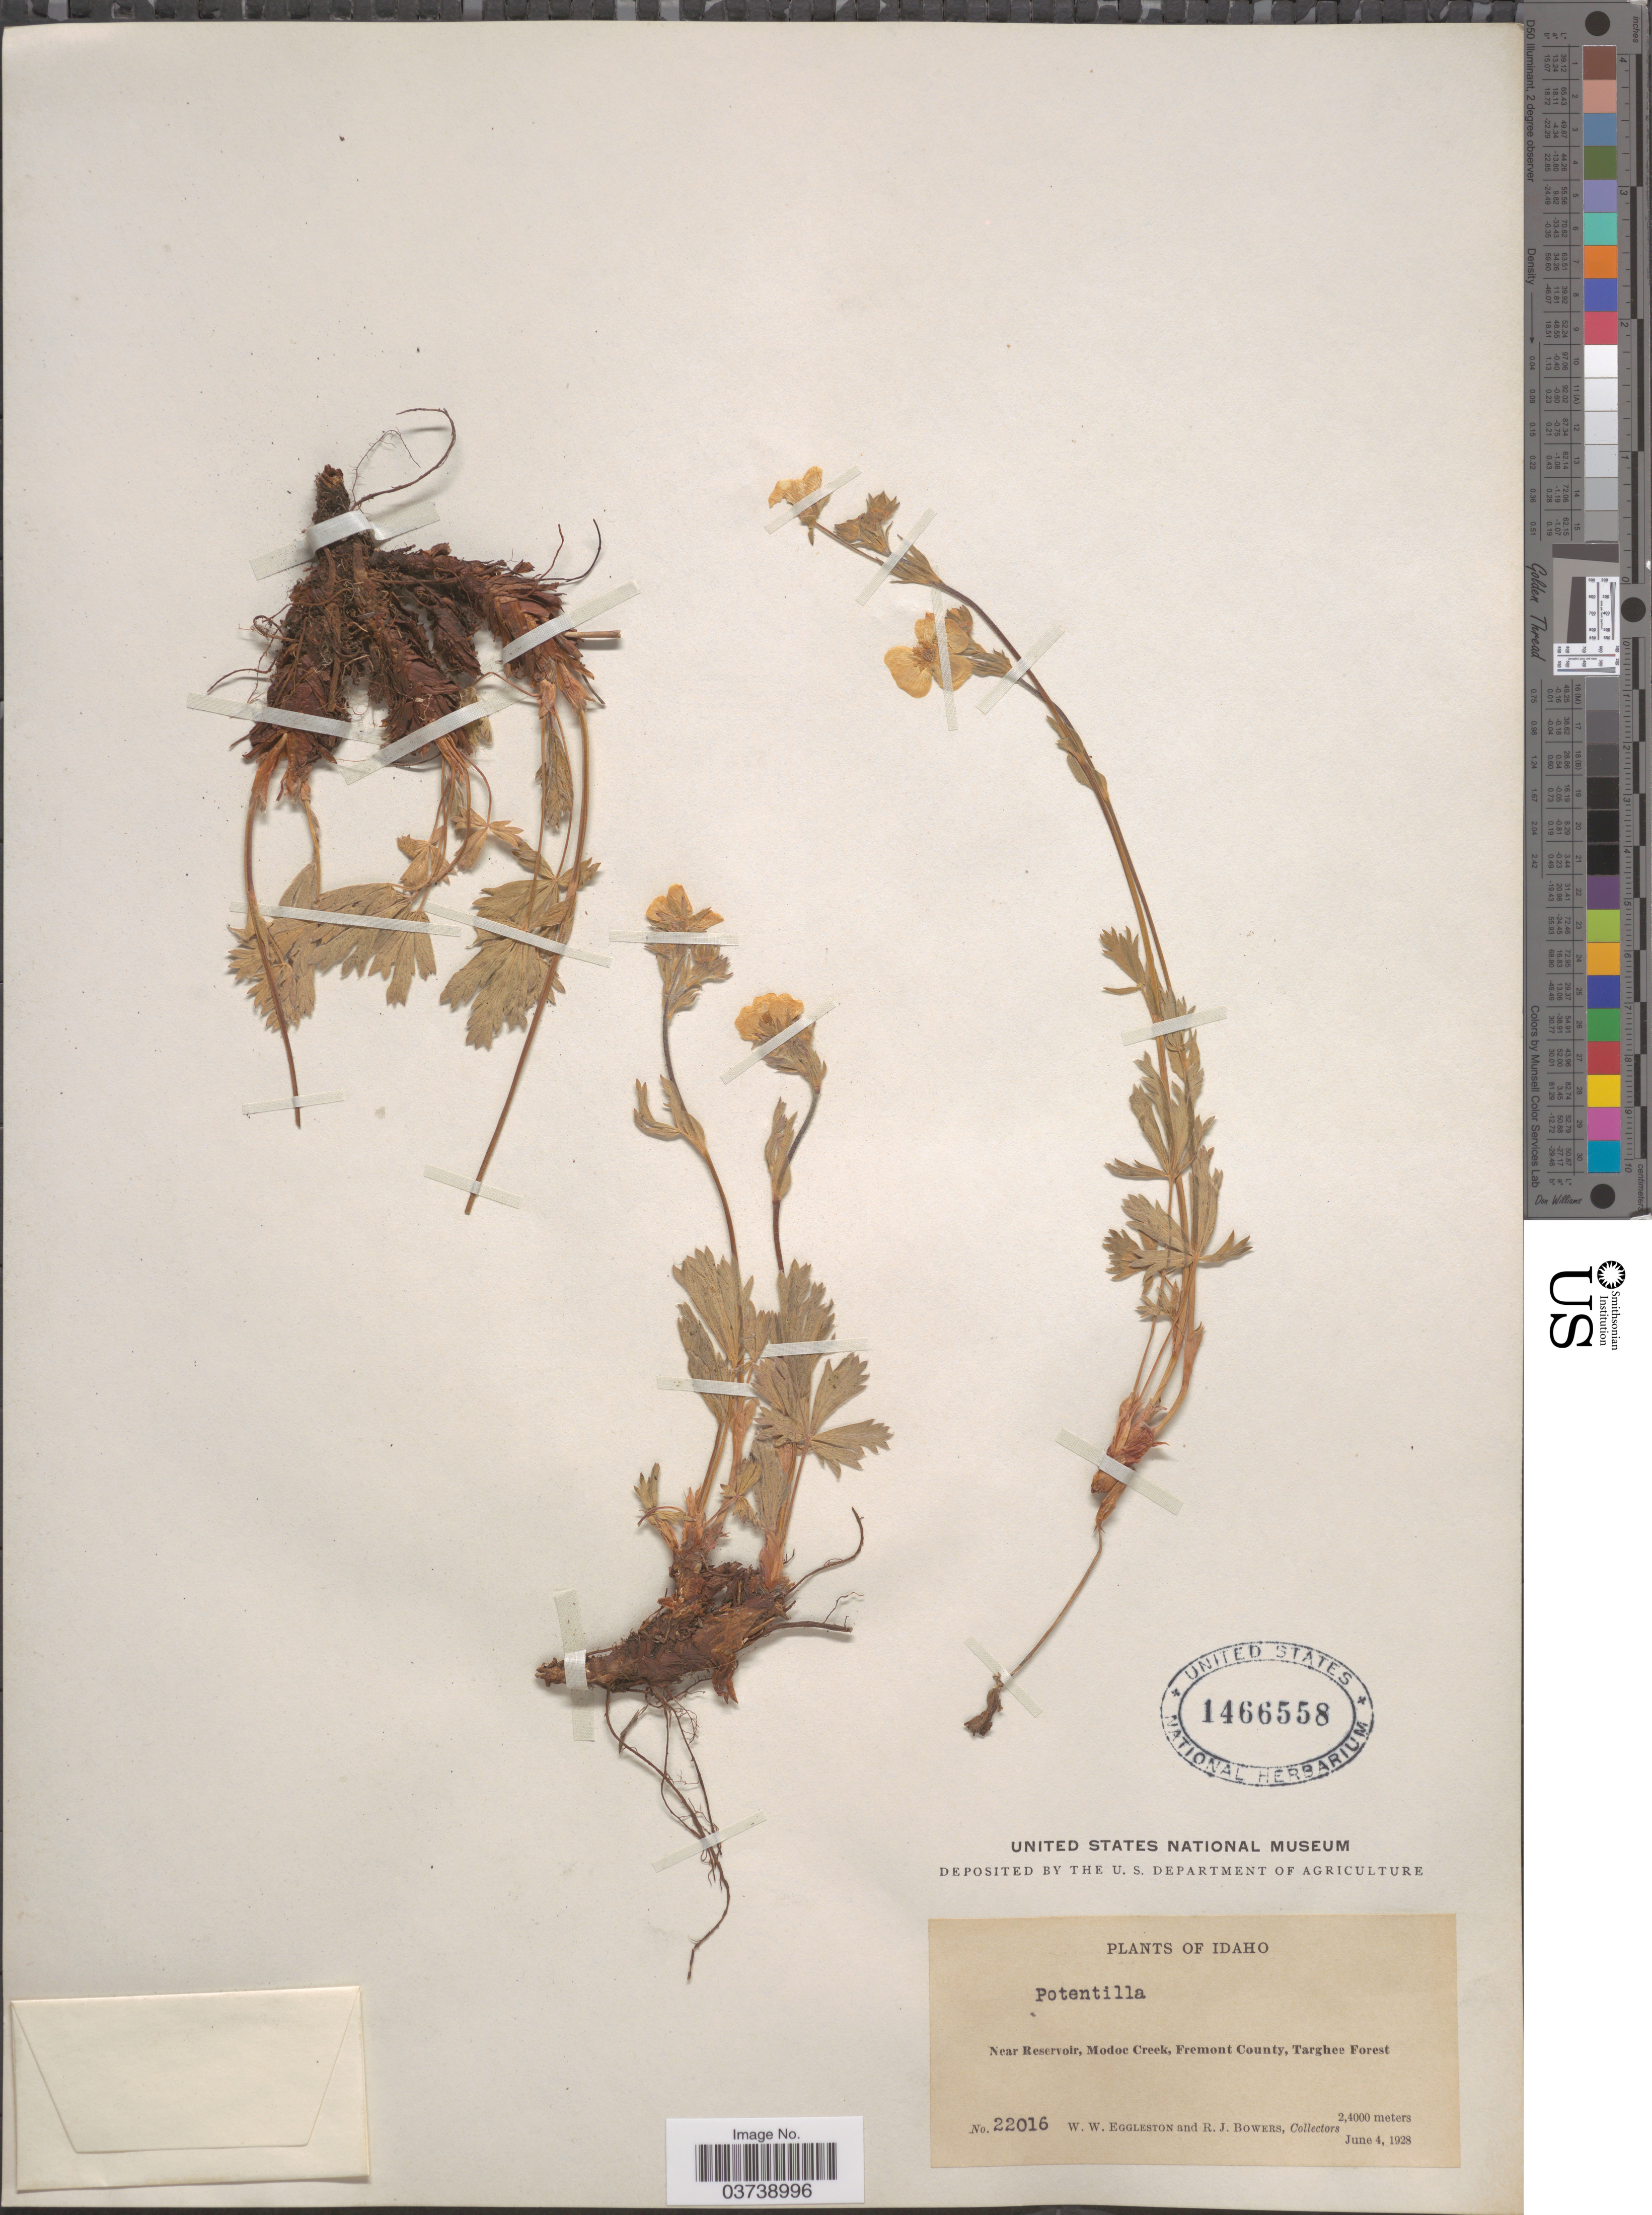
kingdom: Plantae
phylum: Tracheophyta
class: Magnoliopsida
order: Rosales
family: Rosaceae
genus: Potentilla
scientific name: Potentilla diversifolia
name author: Lehm.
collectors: W. W. Eggleston & R. Bowers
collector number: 22016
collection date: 1928-06-04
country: United States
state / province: Idaho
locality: Near Reservoir, Modoc Creek, Fremont County, Targhee Forest.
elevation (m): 24000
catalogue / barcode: US 1466558